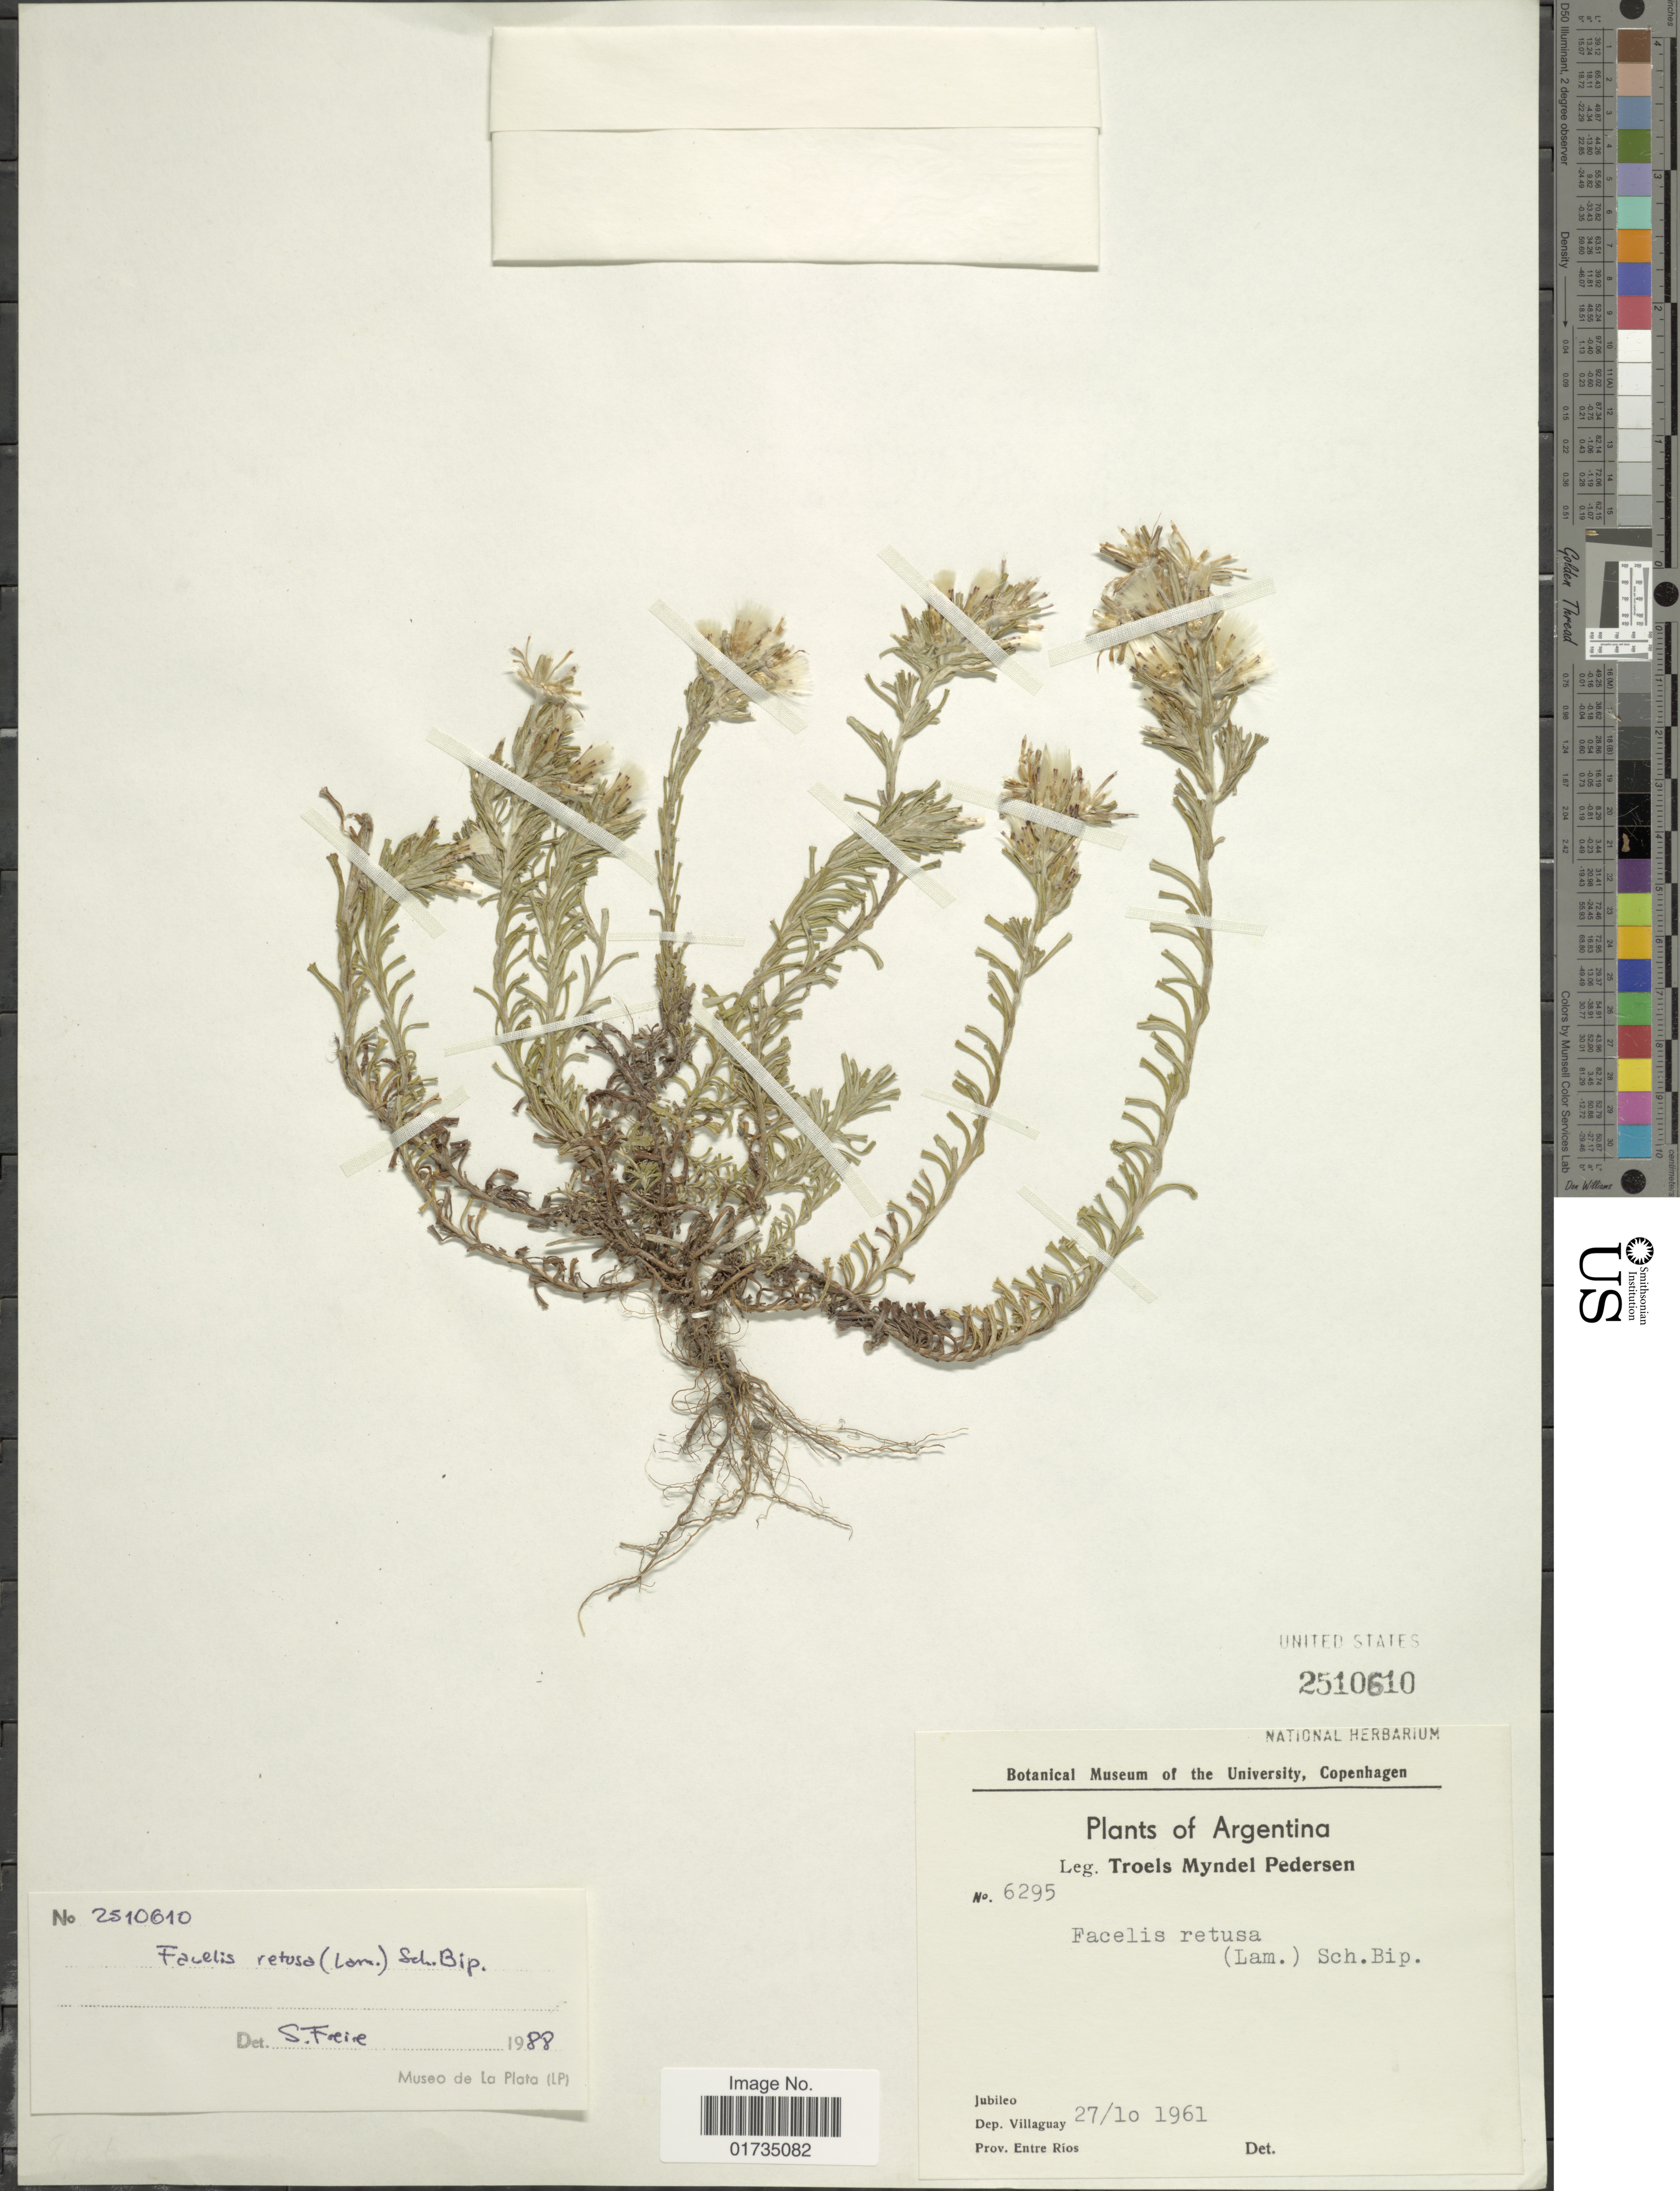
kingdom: Plantae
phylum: Tracheophyta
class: Magnoliopsida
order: Asterales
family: Asteraceae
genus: Facelis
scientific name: Facelis retusa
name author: (Lam.) Sch. Bip.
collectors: T. Pederson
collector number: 6295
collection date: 1961-10-27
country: Argentina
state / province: Entre Rios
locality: Argentina. Jubileo. Dep. Villaguay. Prov. Entre Rios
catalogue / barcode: US 2510610